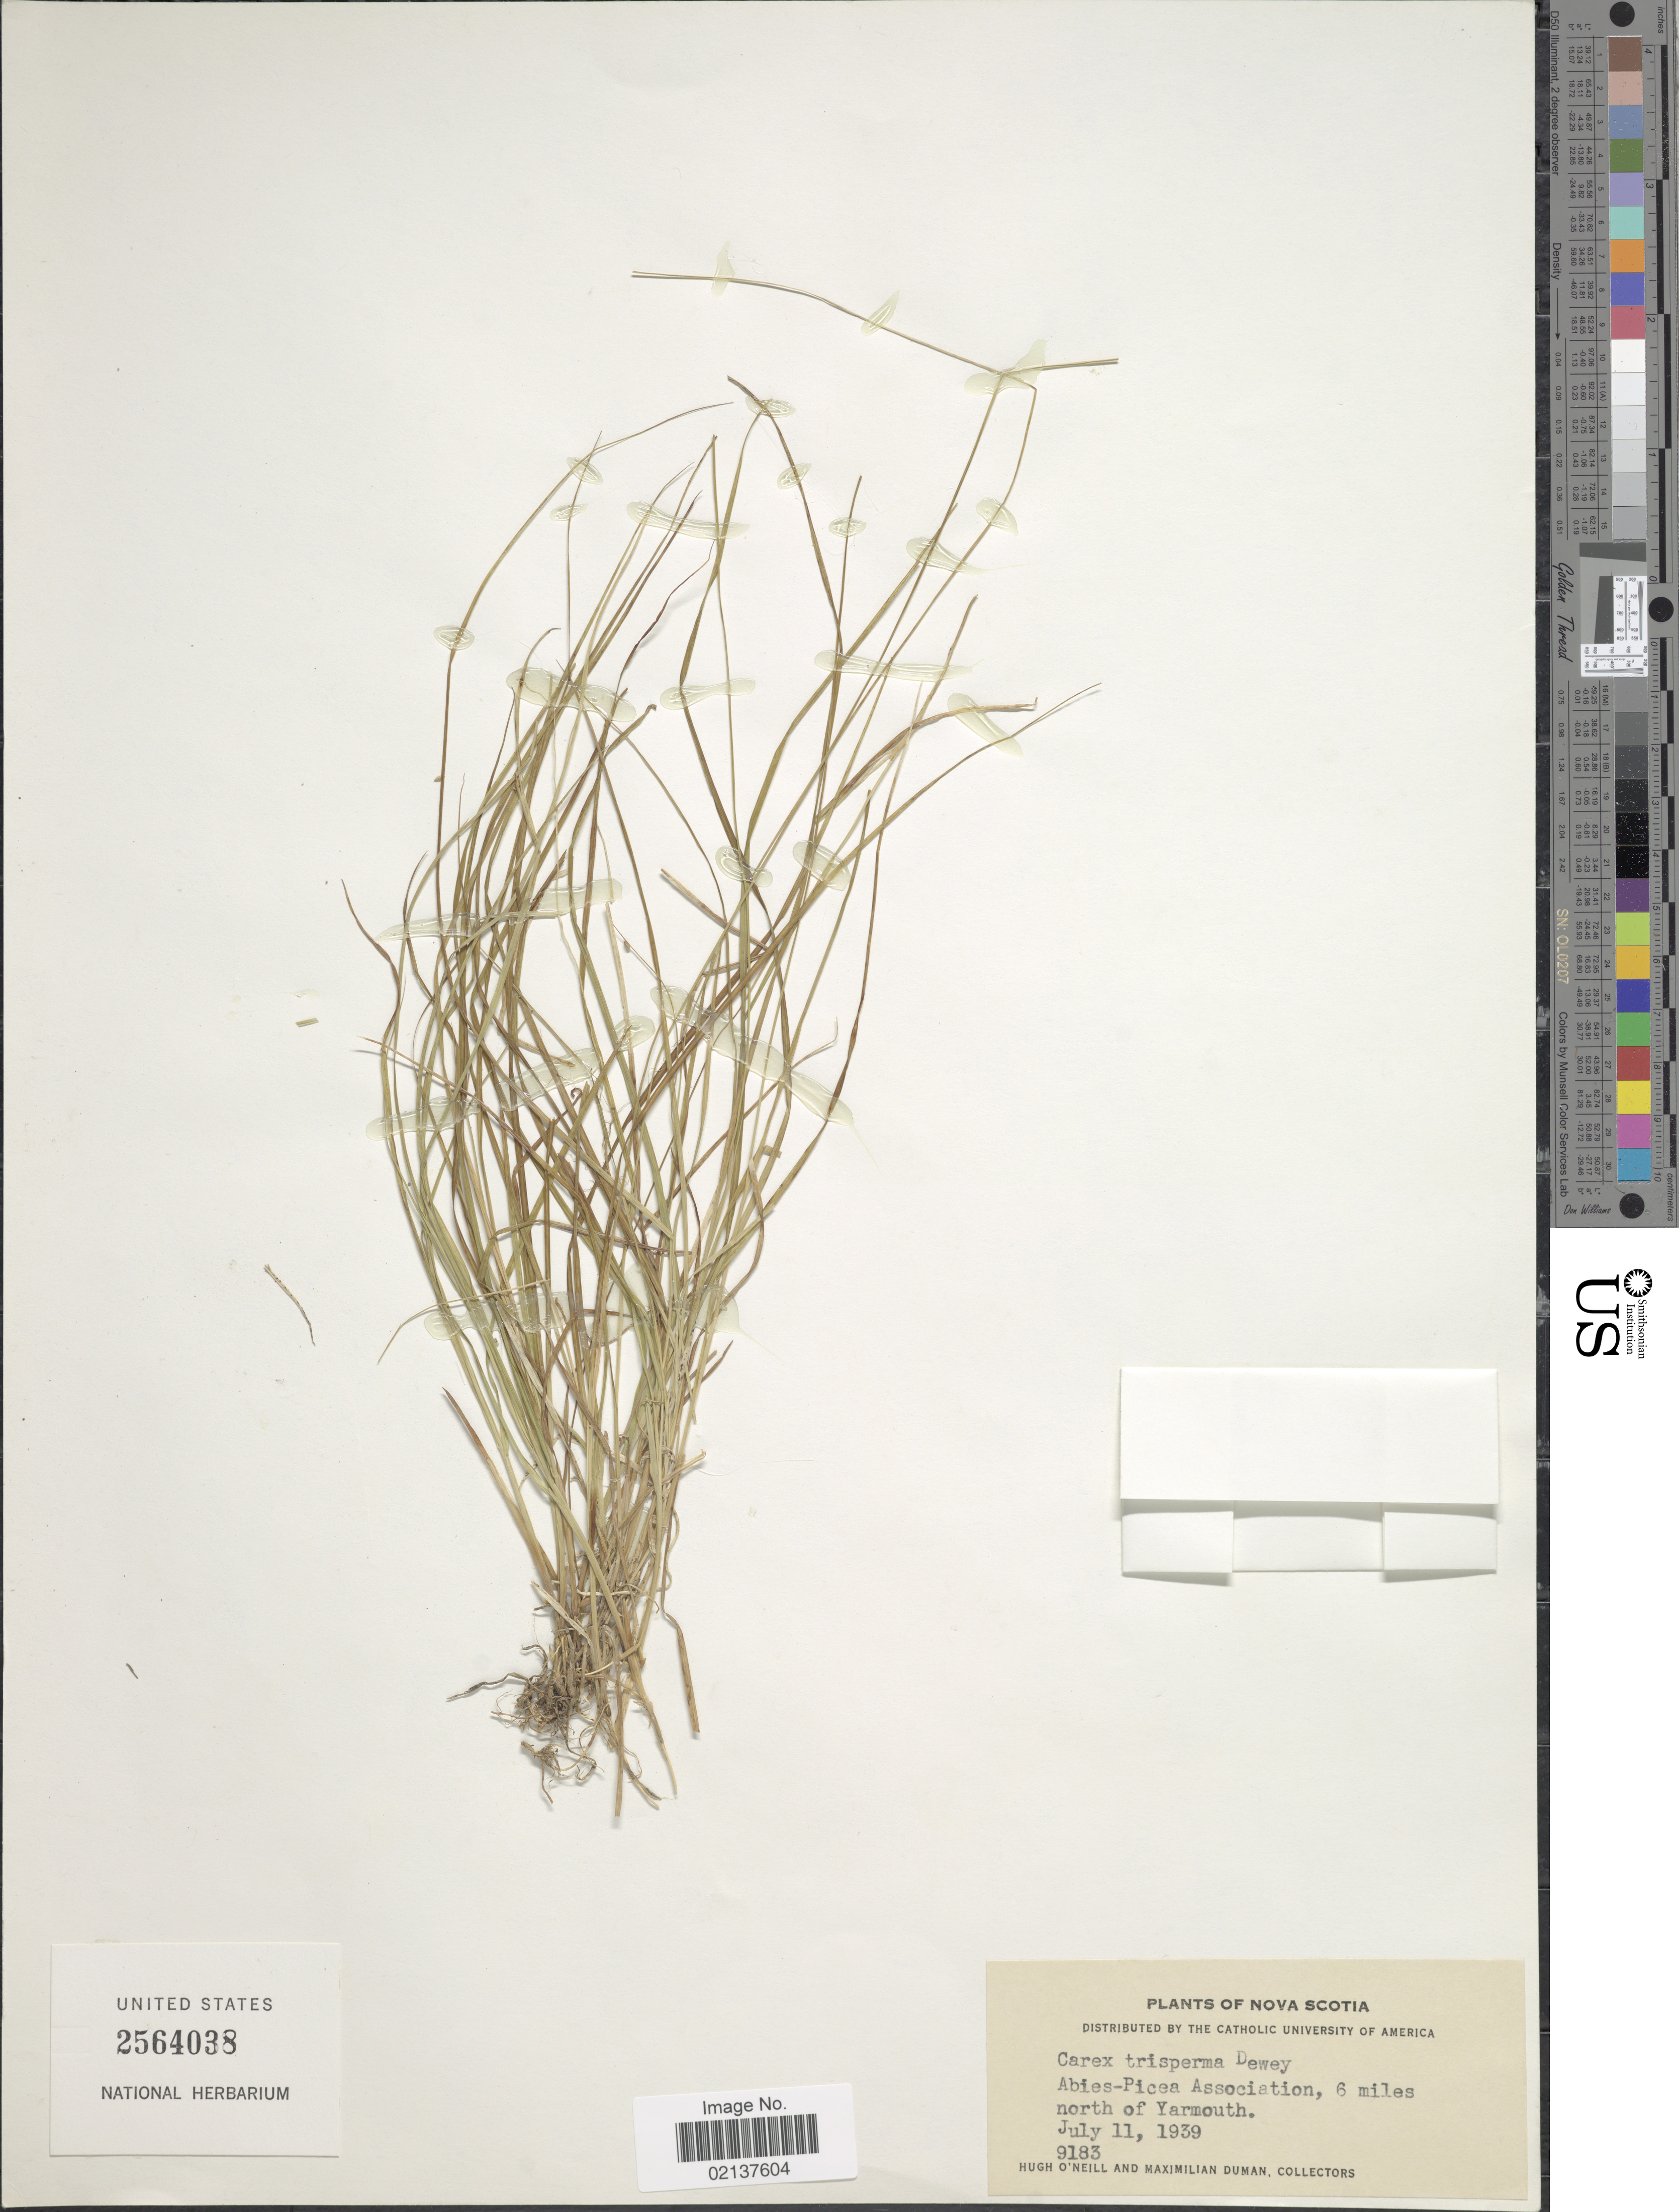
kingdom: Plantae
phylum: Tracheophyta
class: Liliopsida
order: Poales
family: Cyperaceae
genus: Carex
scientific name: Carex trisperma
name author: Dewey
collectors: H. O'Neill & M. Duman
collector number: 9183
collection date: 1939-07-11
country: Canada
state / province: Nova Scotia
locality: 6 miles north of Yarmouth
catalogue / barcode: US 2564038